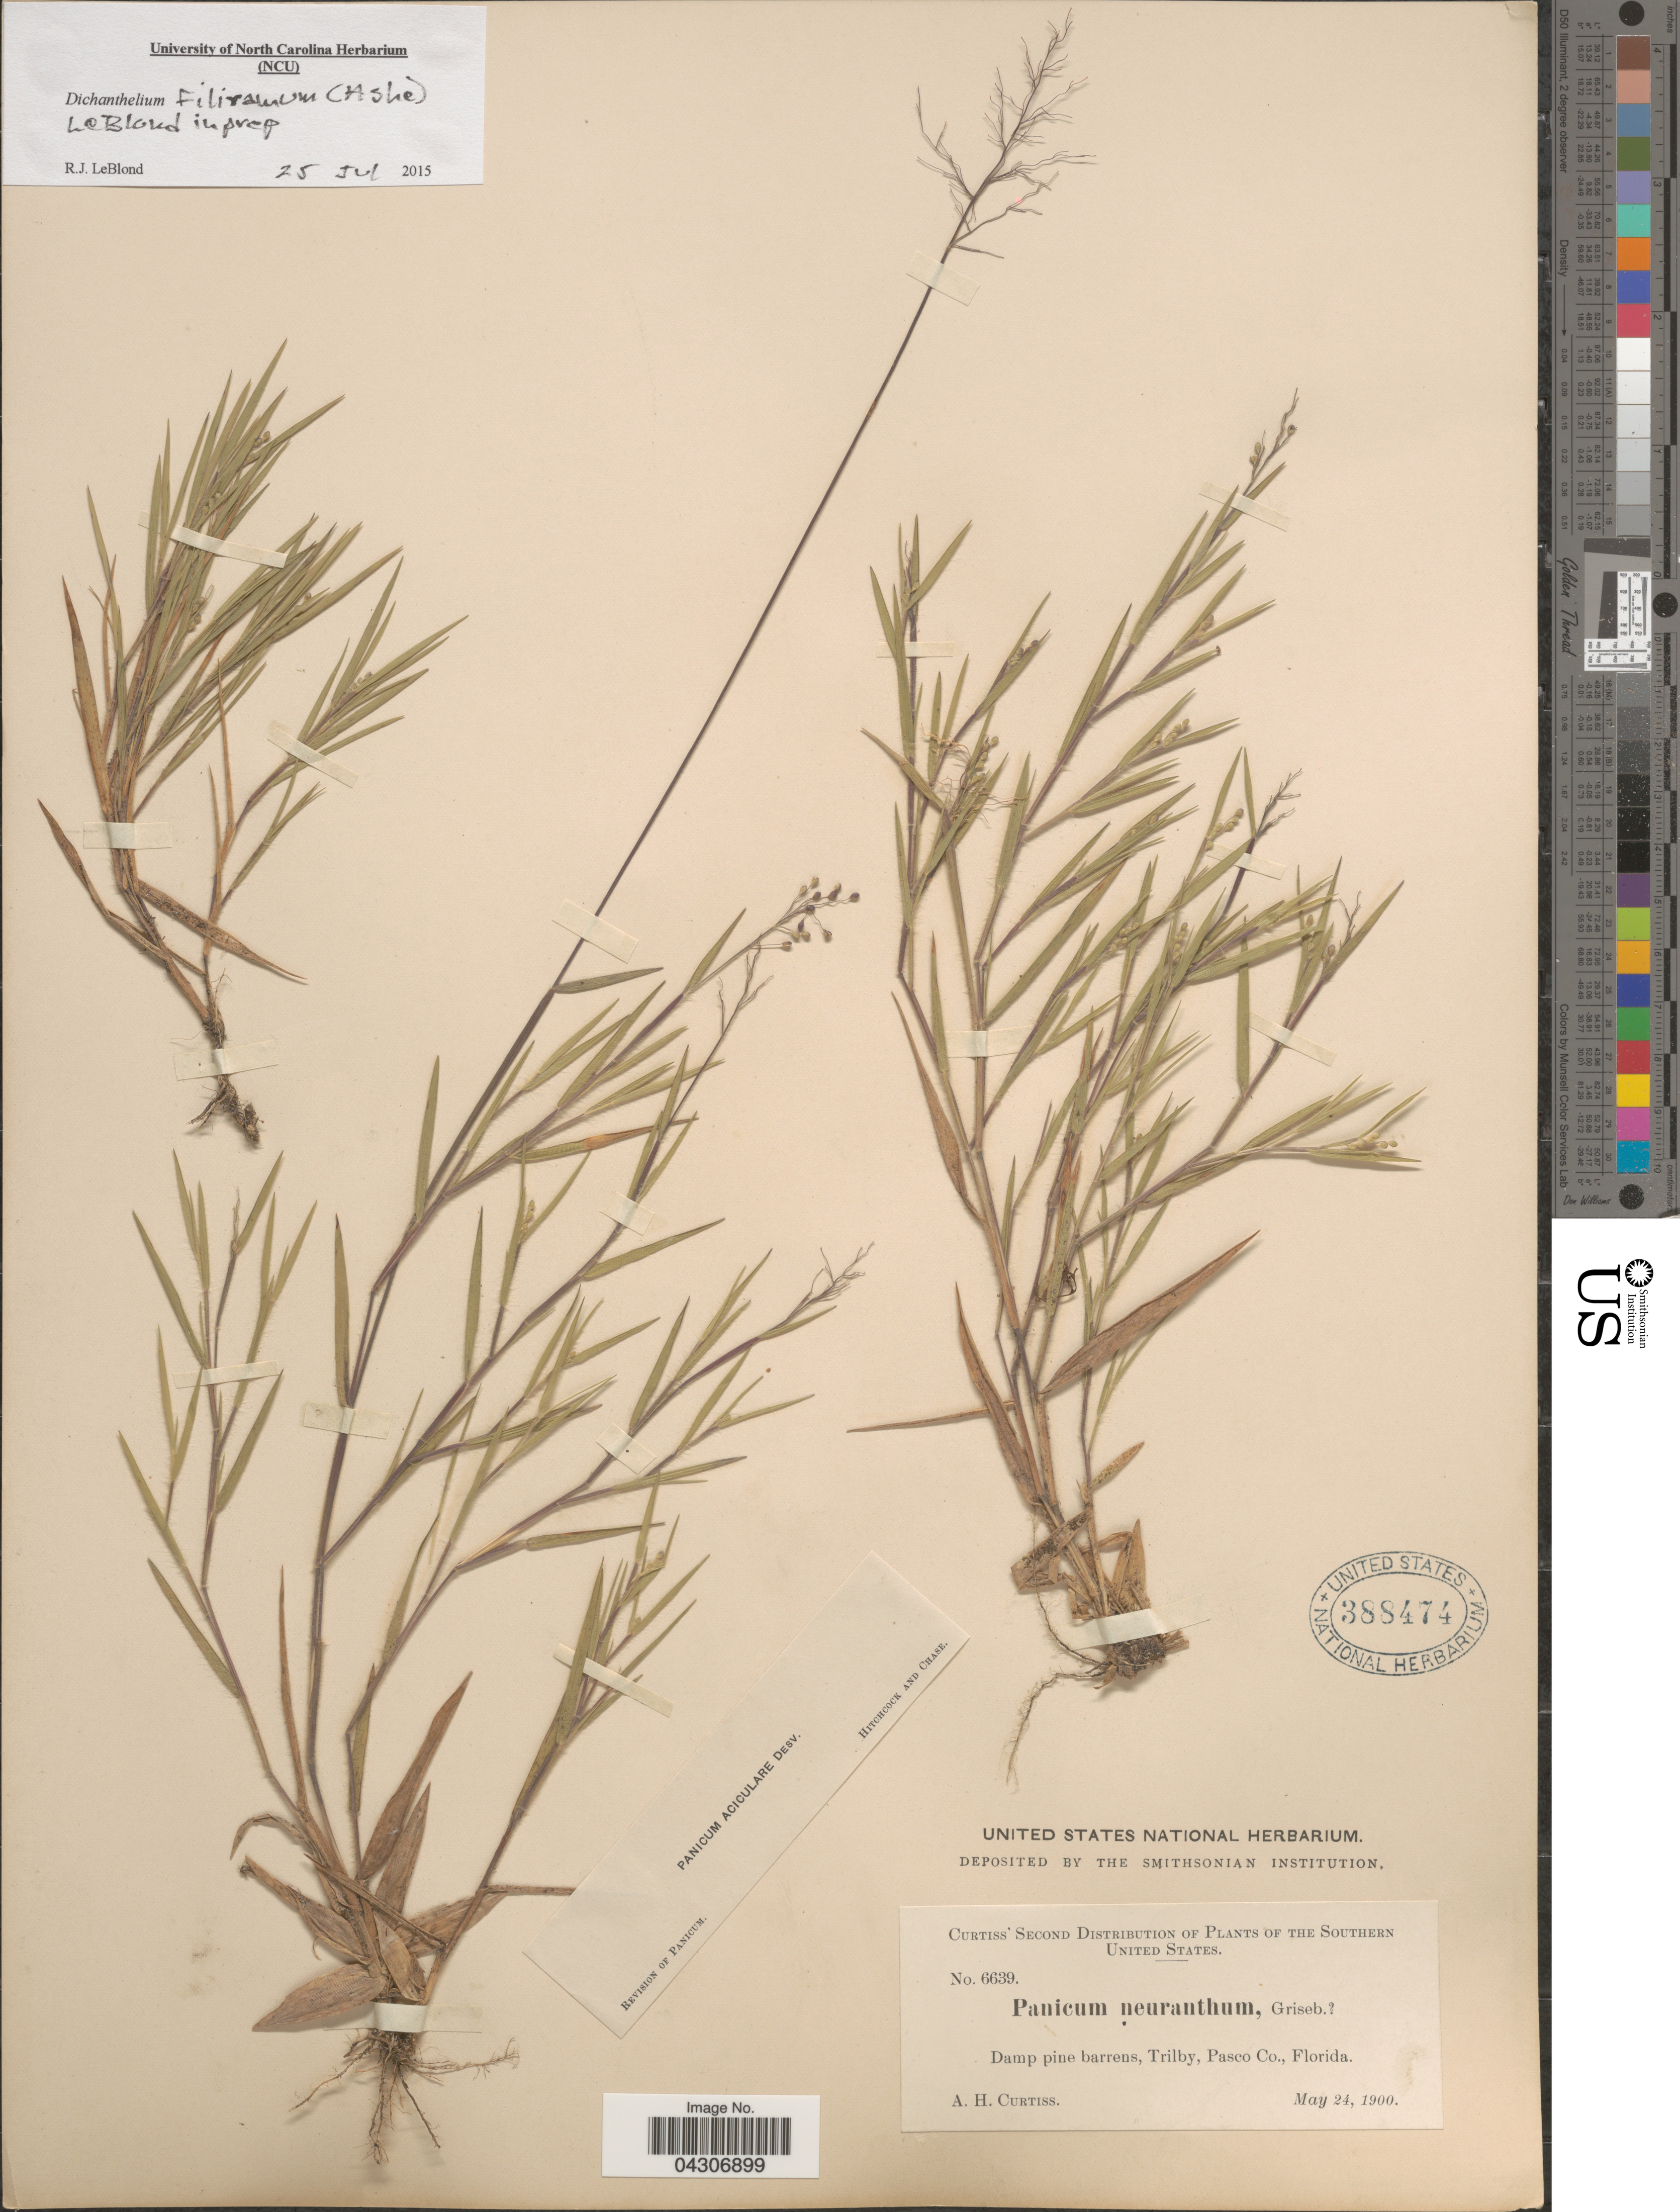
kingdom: Plantae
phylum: Tracheophyta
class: Liliopsida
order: Poales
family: Poaceae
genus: Dichanthelium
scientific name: Dichanthelium aciculare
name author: (Desv. ex Poir.) Gould & C.A. Clark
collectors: A. H. Curtiss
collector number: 6639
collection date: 1900-05-24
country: United States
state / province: Florida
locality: The Southern United States. Damp pine barrens, Tribly, Pasco Co.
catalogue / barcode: US 388474